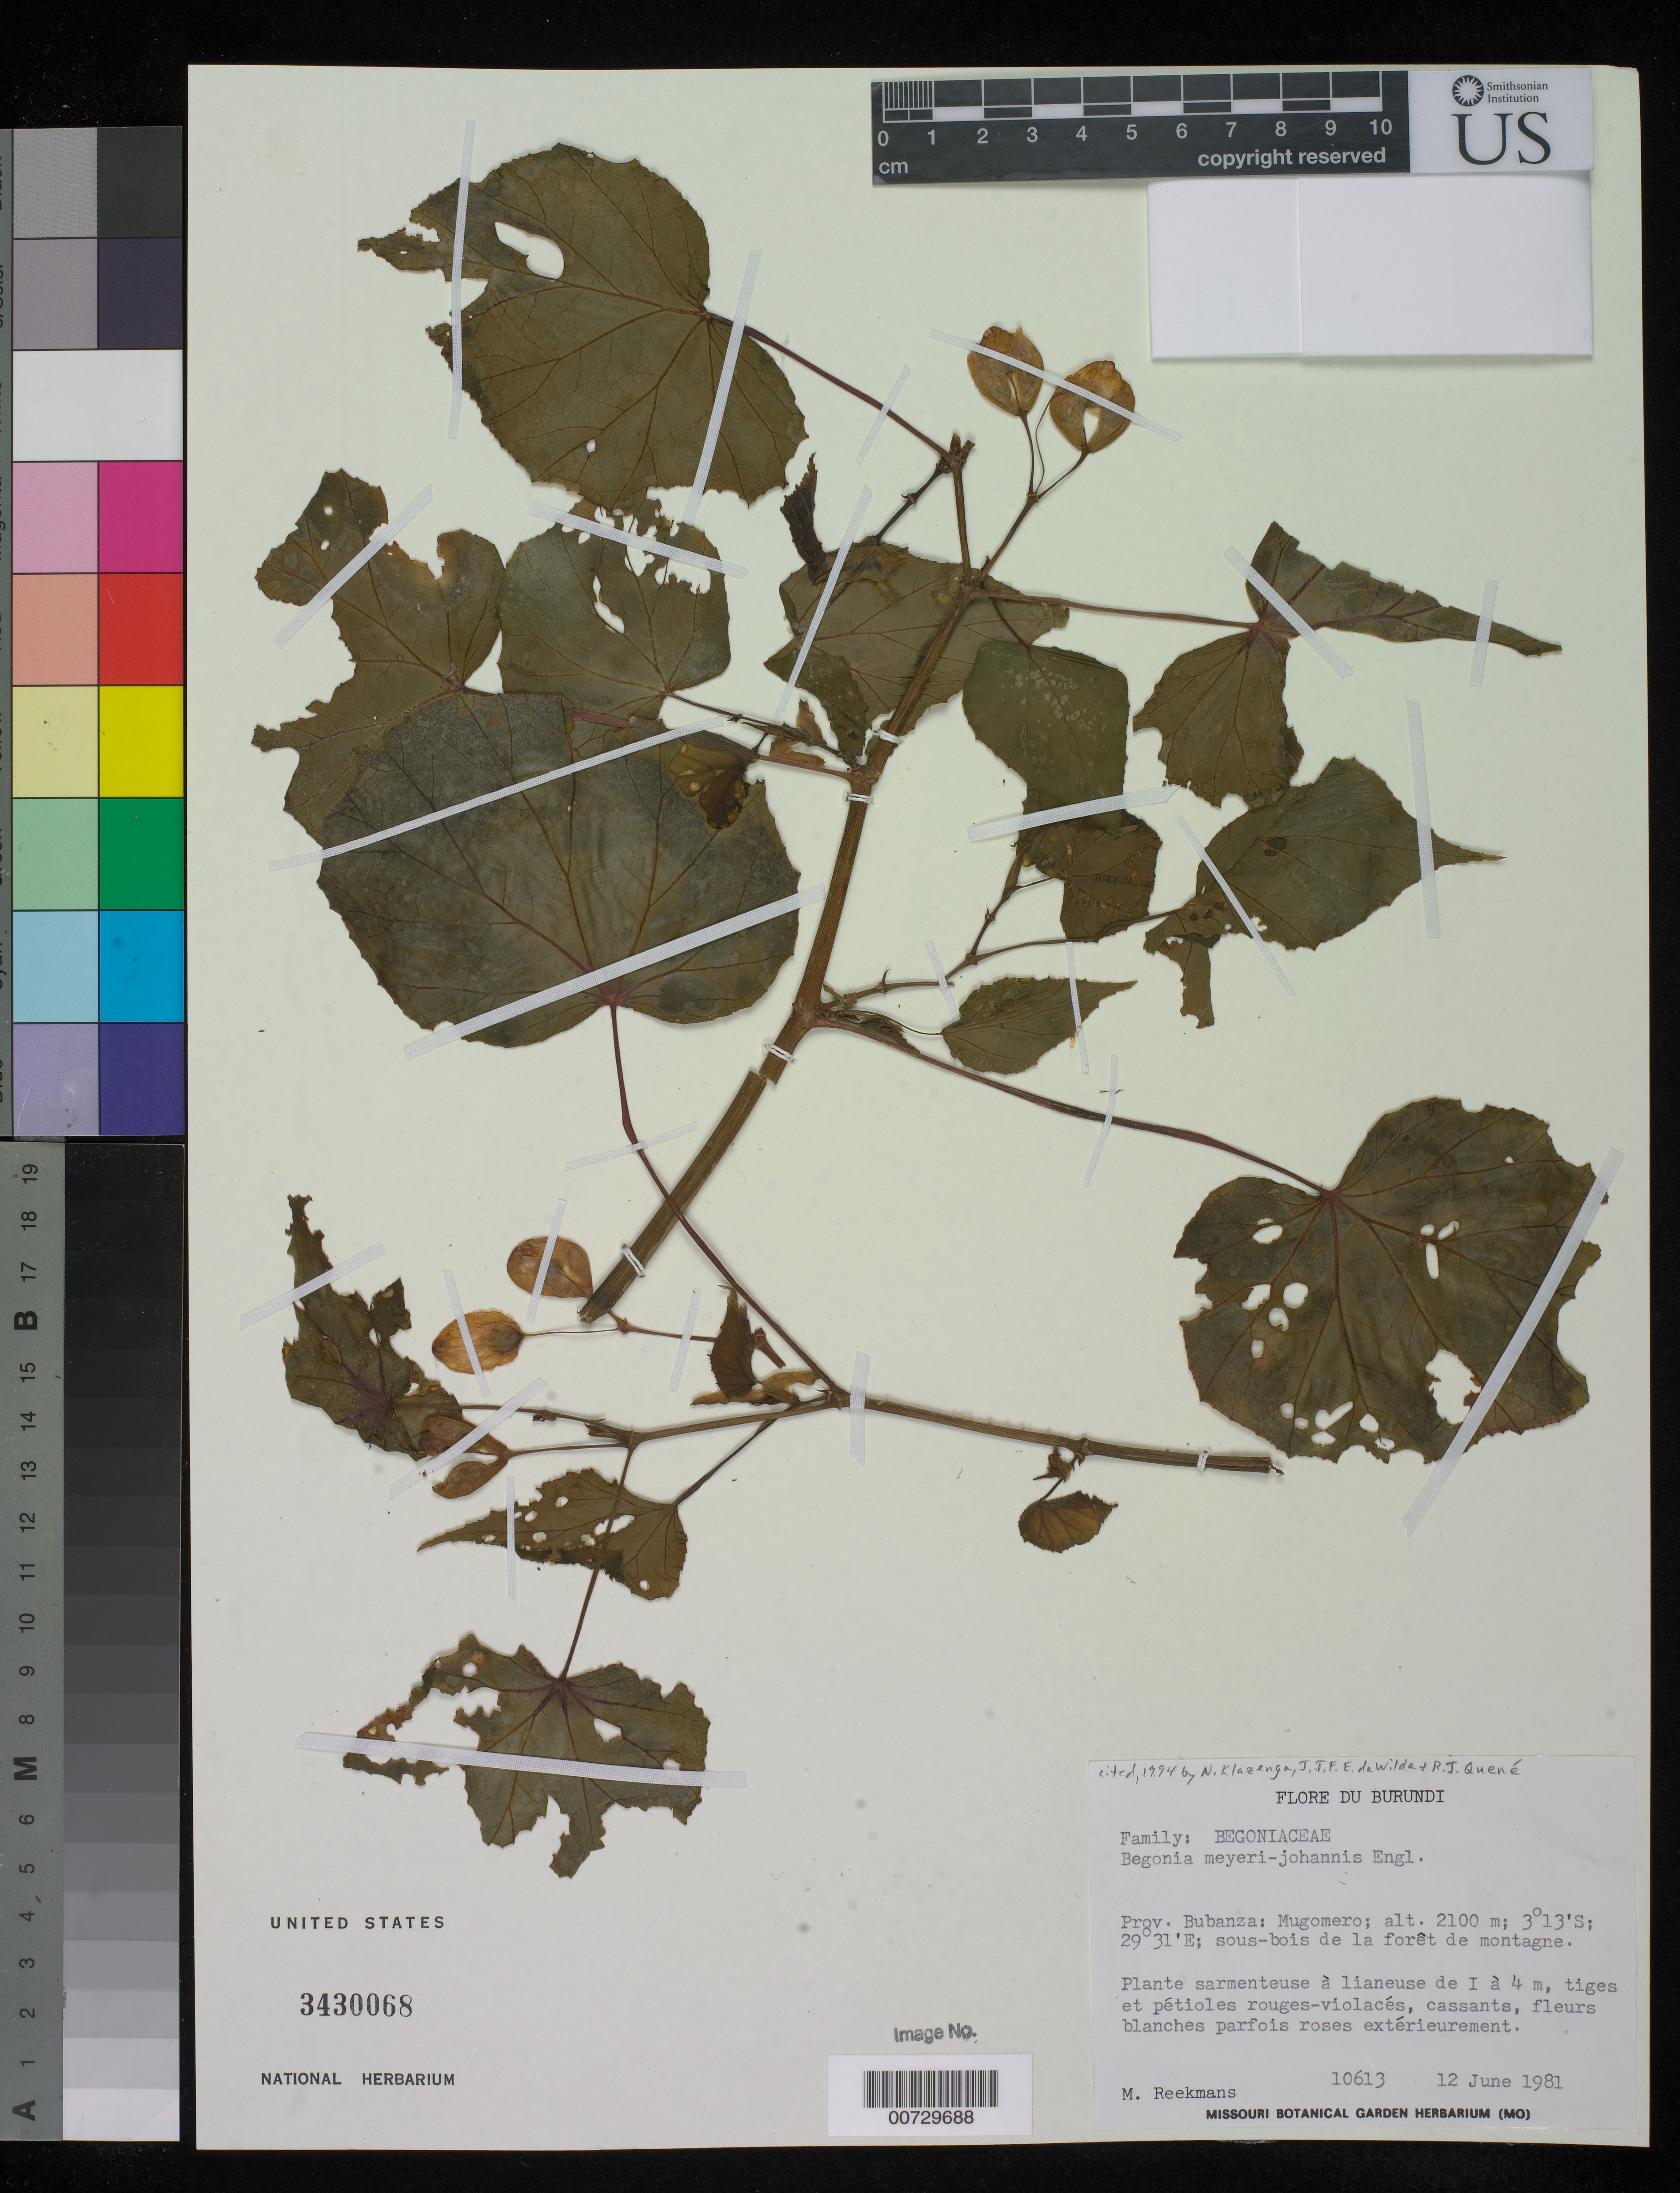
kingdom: Plantae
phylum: Tracheophyta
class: Magnoliopsida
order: Cucurbitales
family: Begoniaceae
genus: Begonia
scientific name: Begonia meyeri-johannis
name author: Engl.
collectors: M. Reekmans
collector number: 10613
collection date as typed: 12 Jun 1981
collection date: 1981-06-12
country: Burundi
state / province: Bubanza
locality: Mugomero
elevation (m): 25100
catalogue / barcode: US 3430068